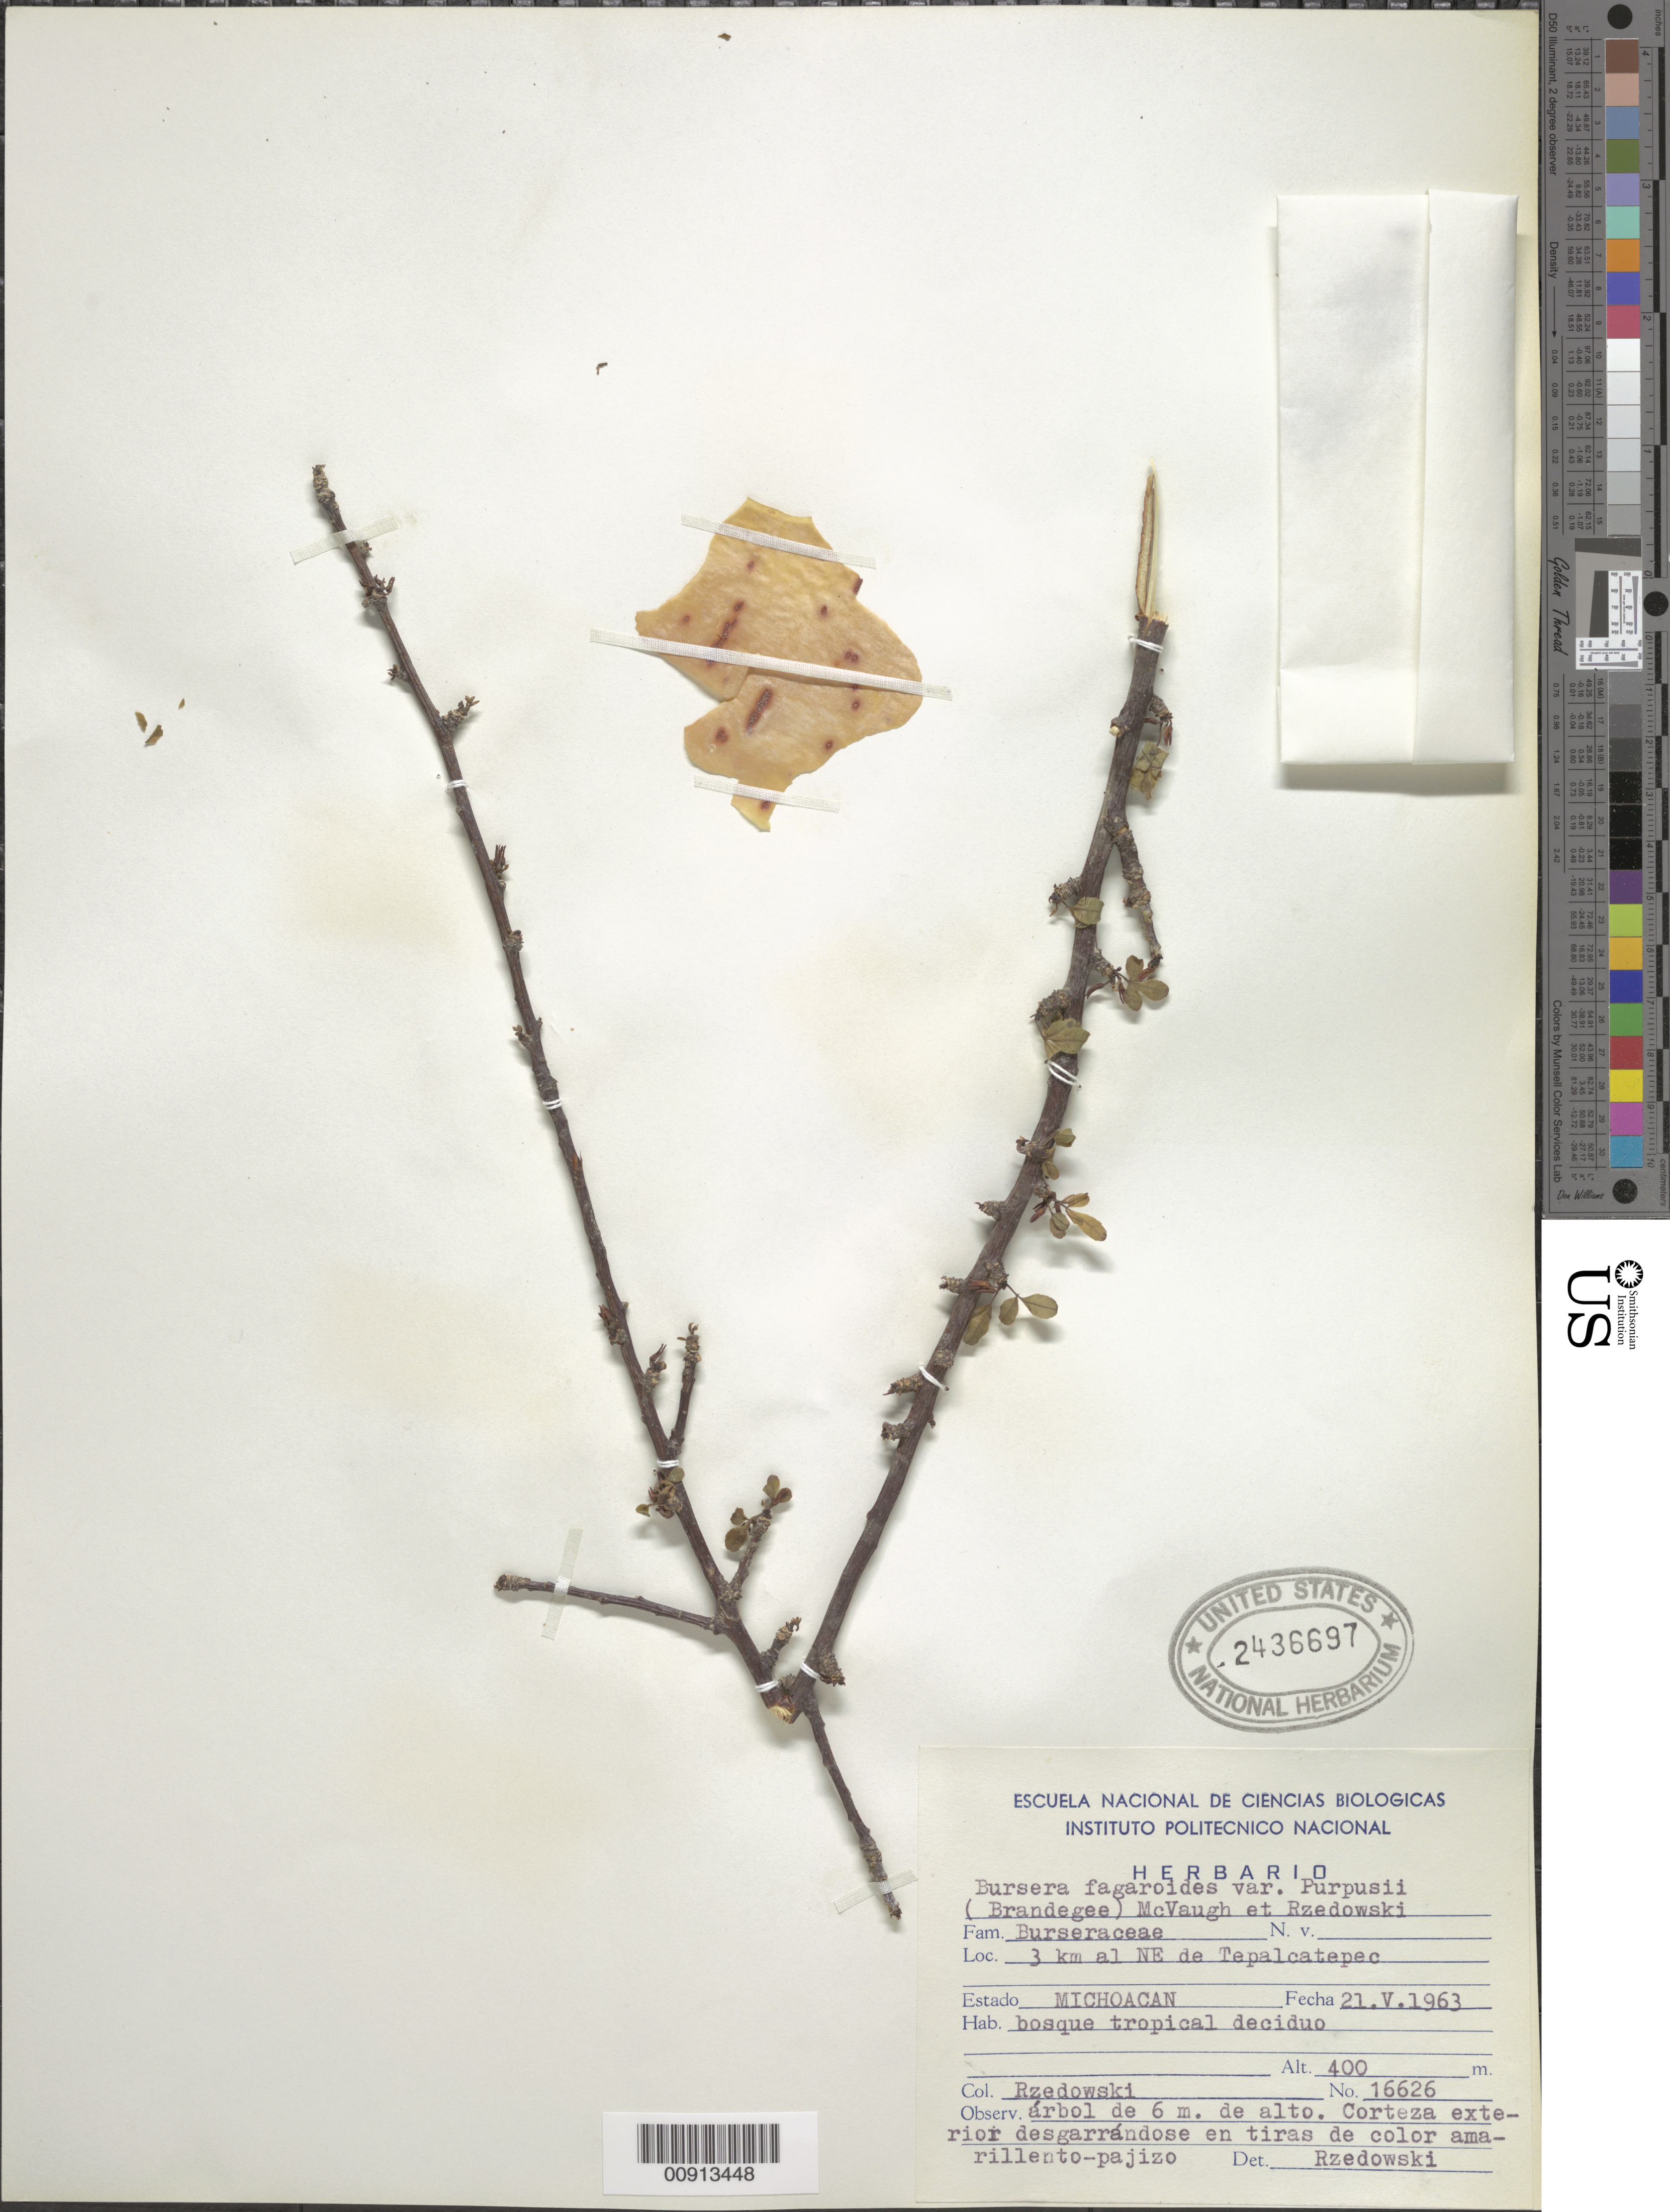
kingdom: Plantae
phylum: Tracheophyta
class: Magnoliopsida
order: Sapindales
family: Burseraceae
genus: Bursera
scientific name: Bursera fagaroides var. purpusii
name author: (Brandegee) McVaugh & Rzed.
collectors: J. Rzedowski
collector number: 16626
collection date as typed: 21 May 1963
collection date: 1963-05-21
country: Mexico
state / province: Michoacán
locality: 3 km al NE de Tepalcatepec, Estado Michoacán.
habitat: Bosque tropical deciduo.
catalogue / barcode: US 2436697